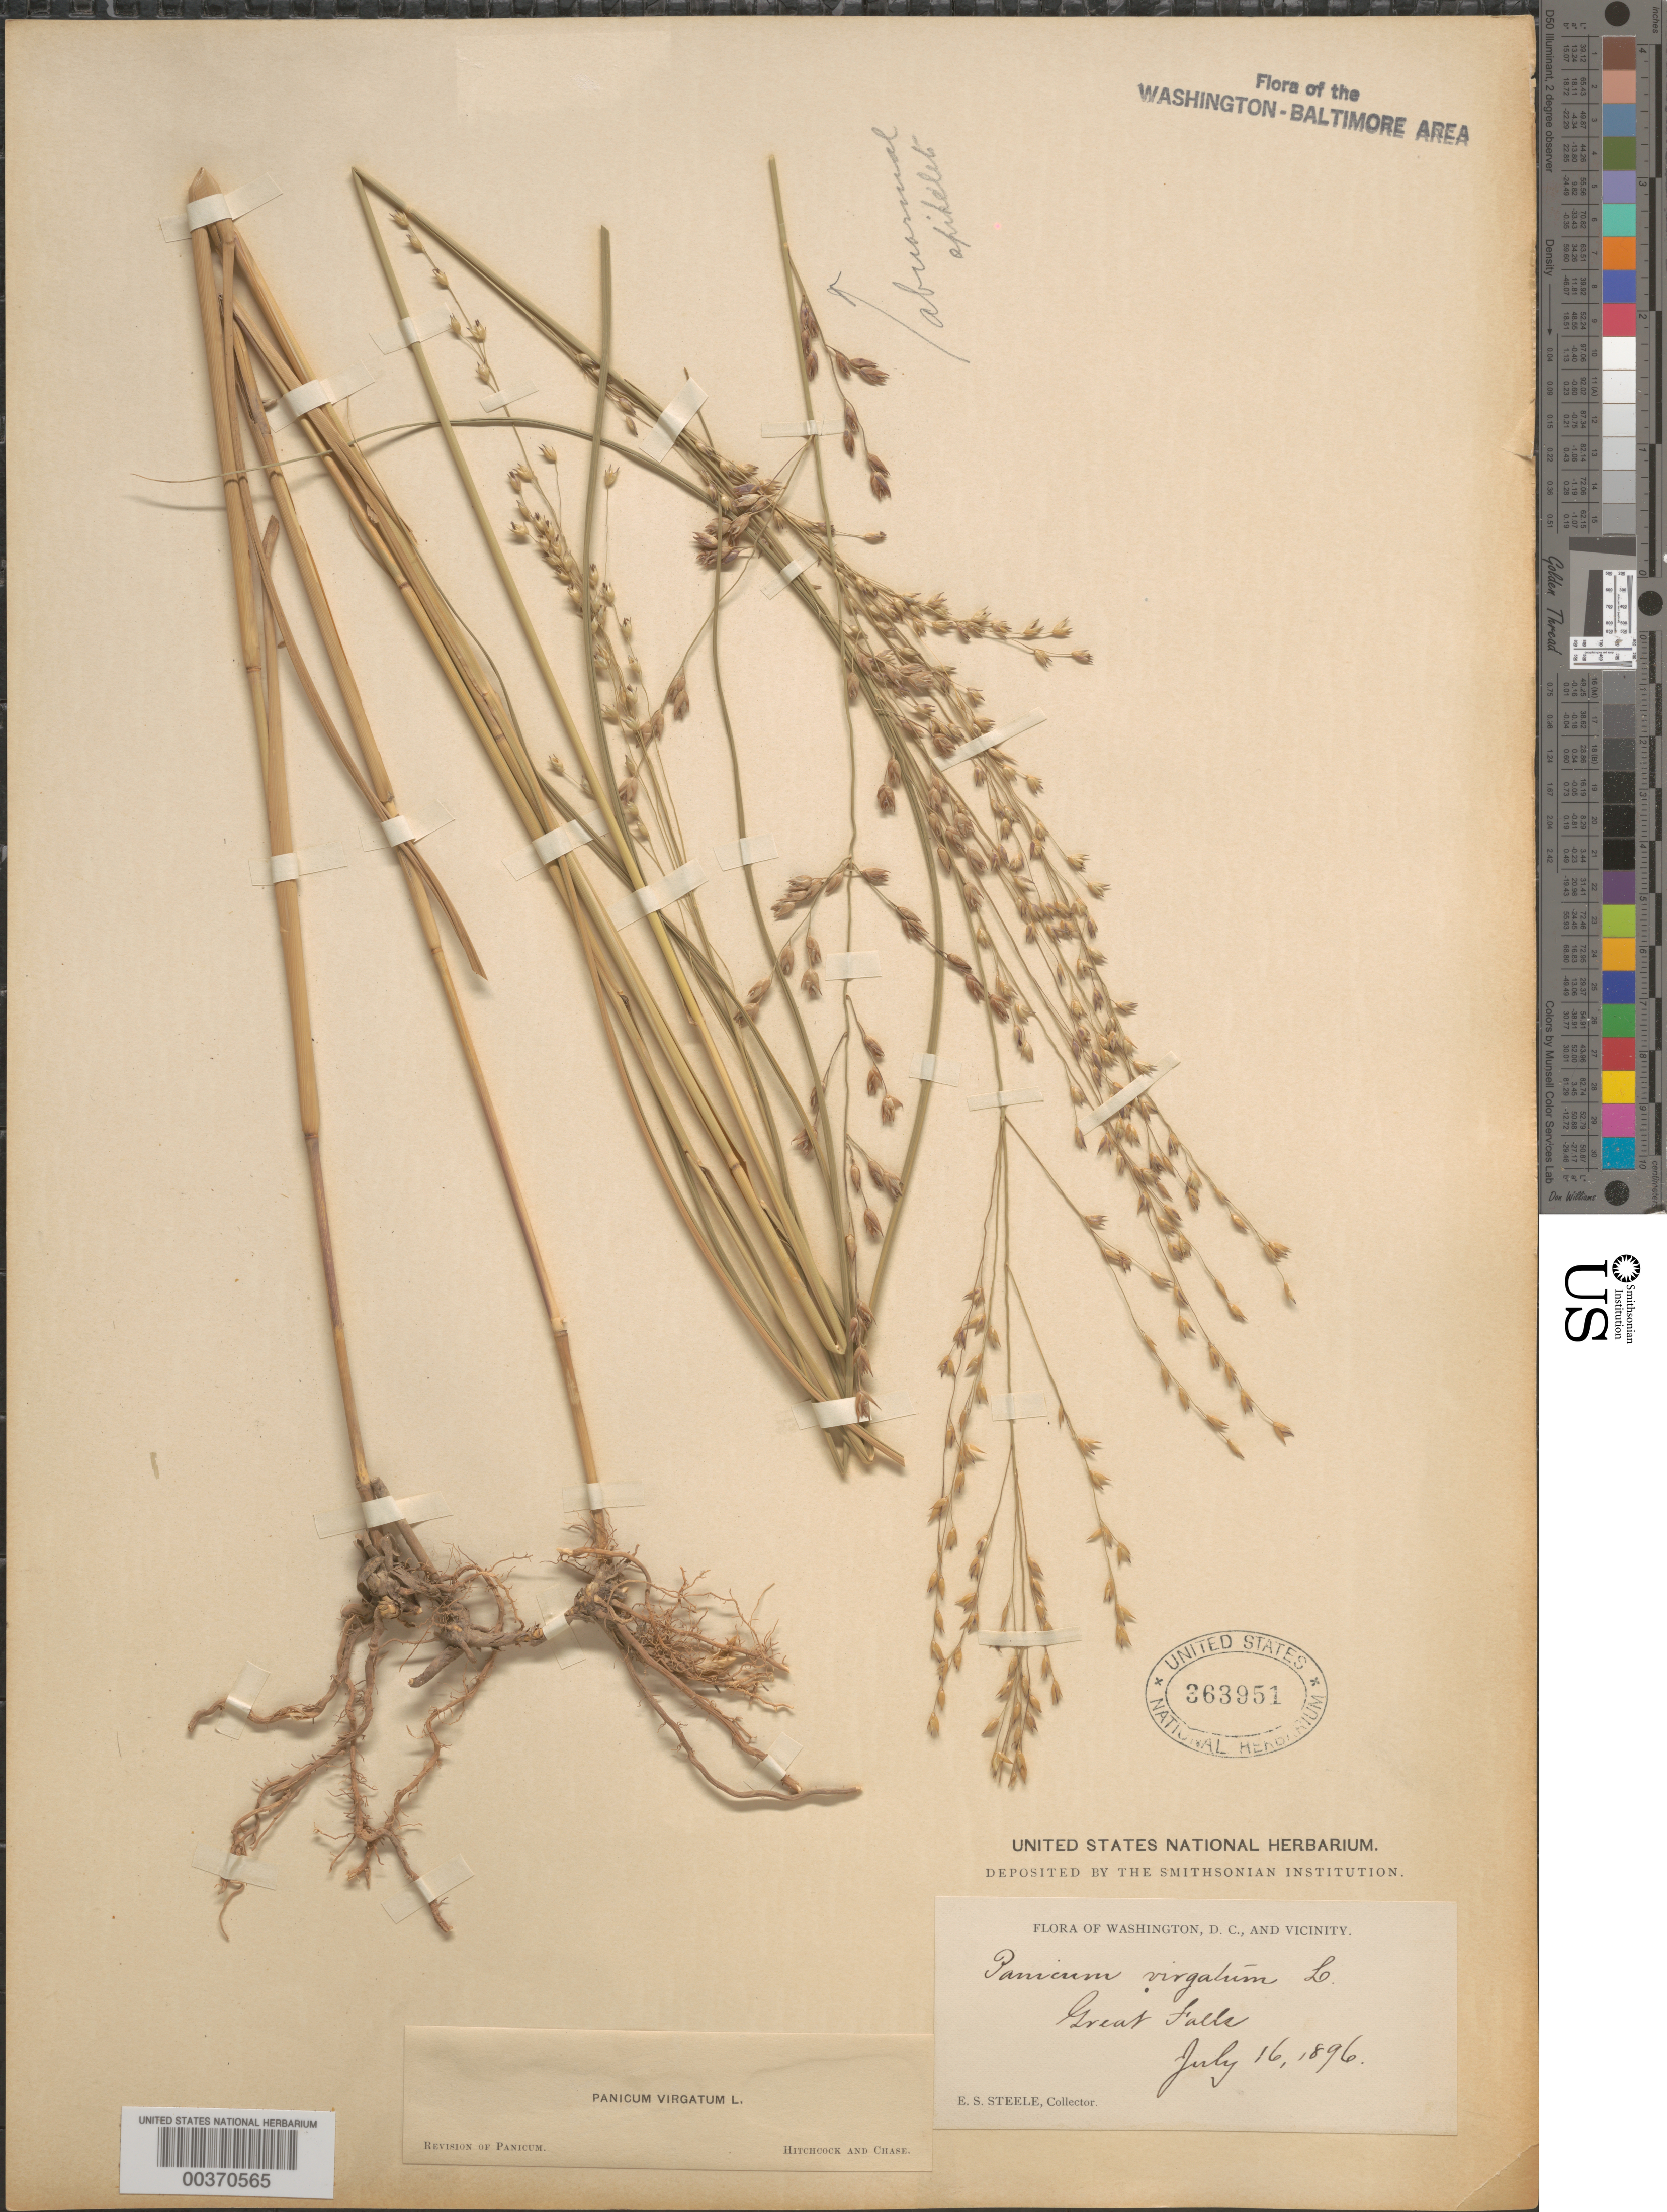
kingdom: Plantae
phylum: Tracheophyta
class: Liliopsida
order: Poales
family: Poaceae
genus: Panicum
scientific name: Panicum virgatum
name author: L.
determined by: Hitchcock, A. S.; Chase, [M.] A.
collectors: E. Steele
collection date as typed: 16 Jul 1896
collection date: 1896-07-16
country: United States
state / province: Maryland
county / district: Montgomery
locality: Great Falls C. & O. Canal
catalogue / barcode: US 363951